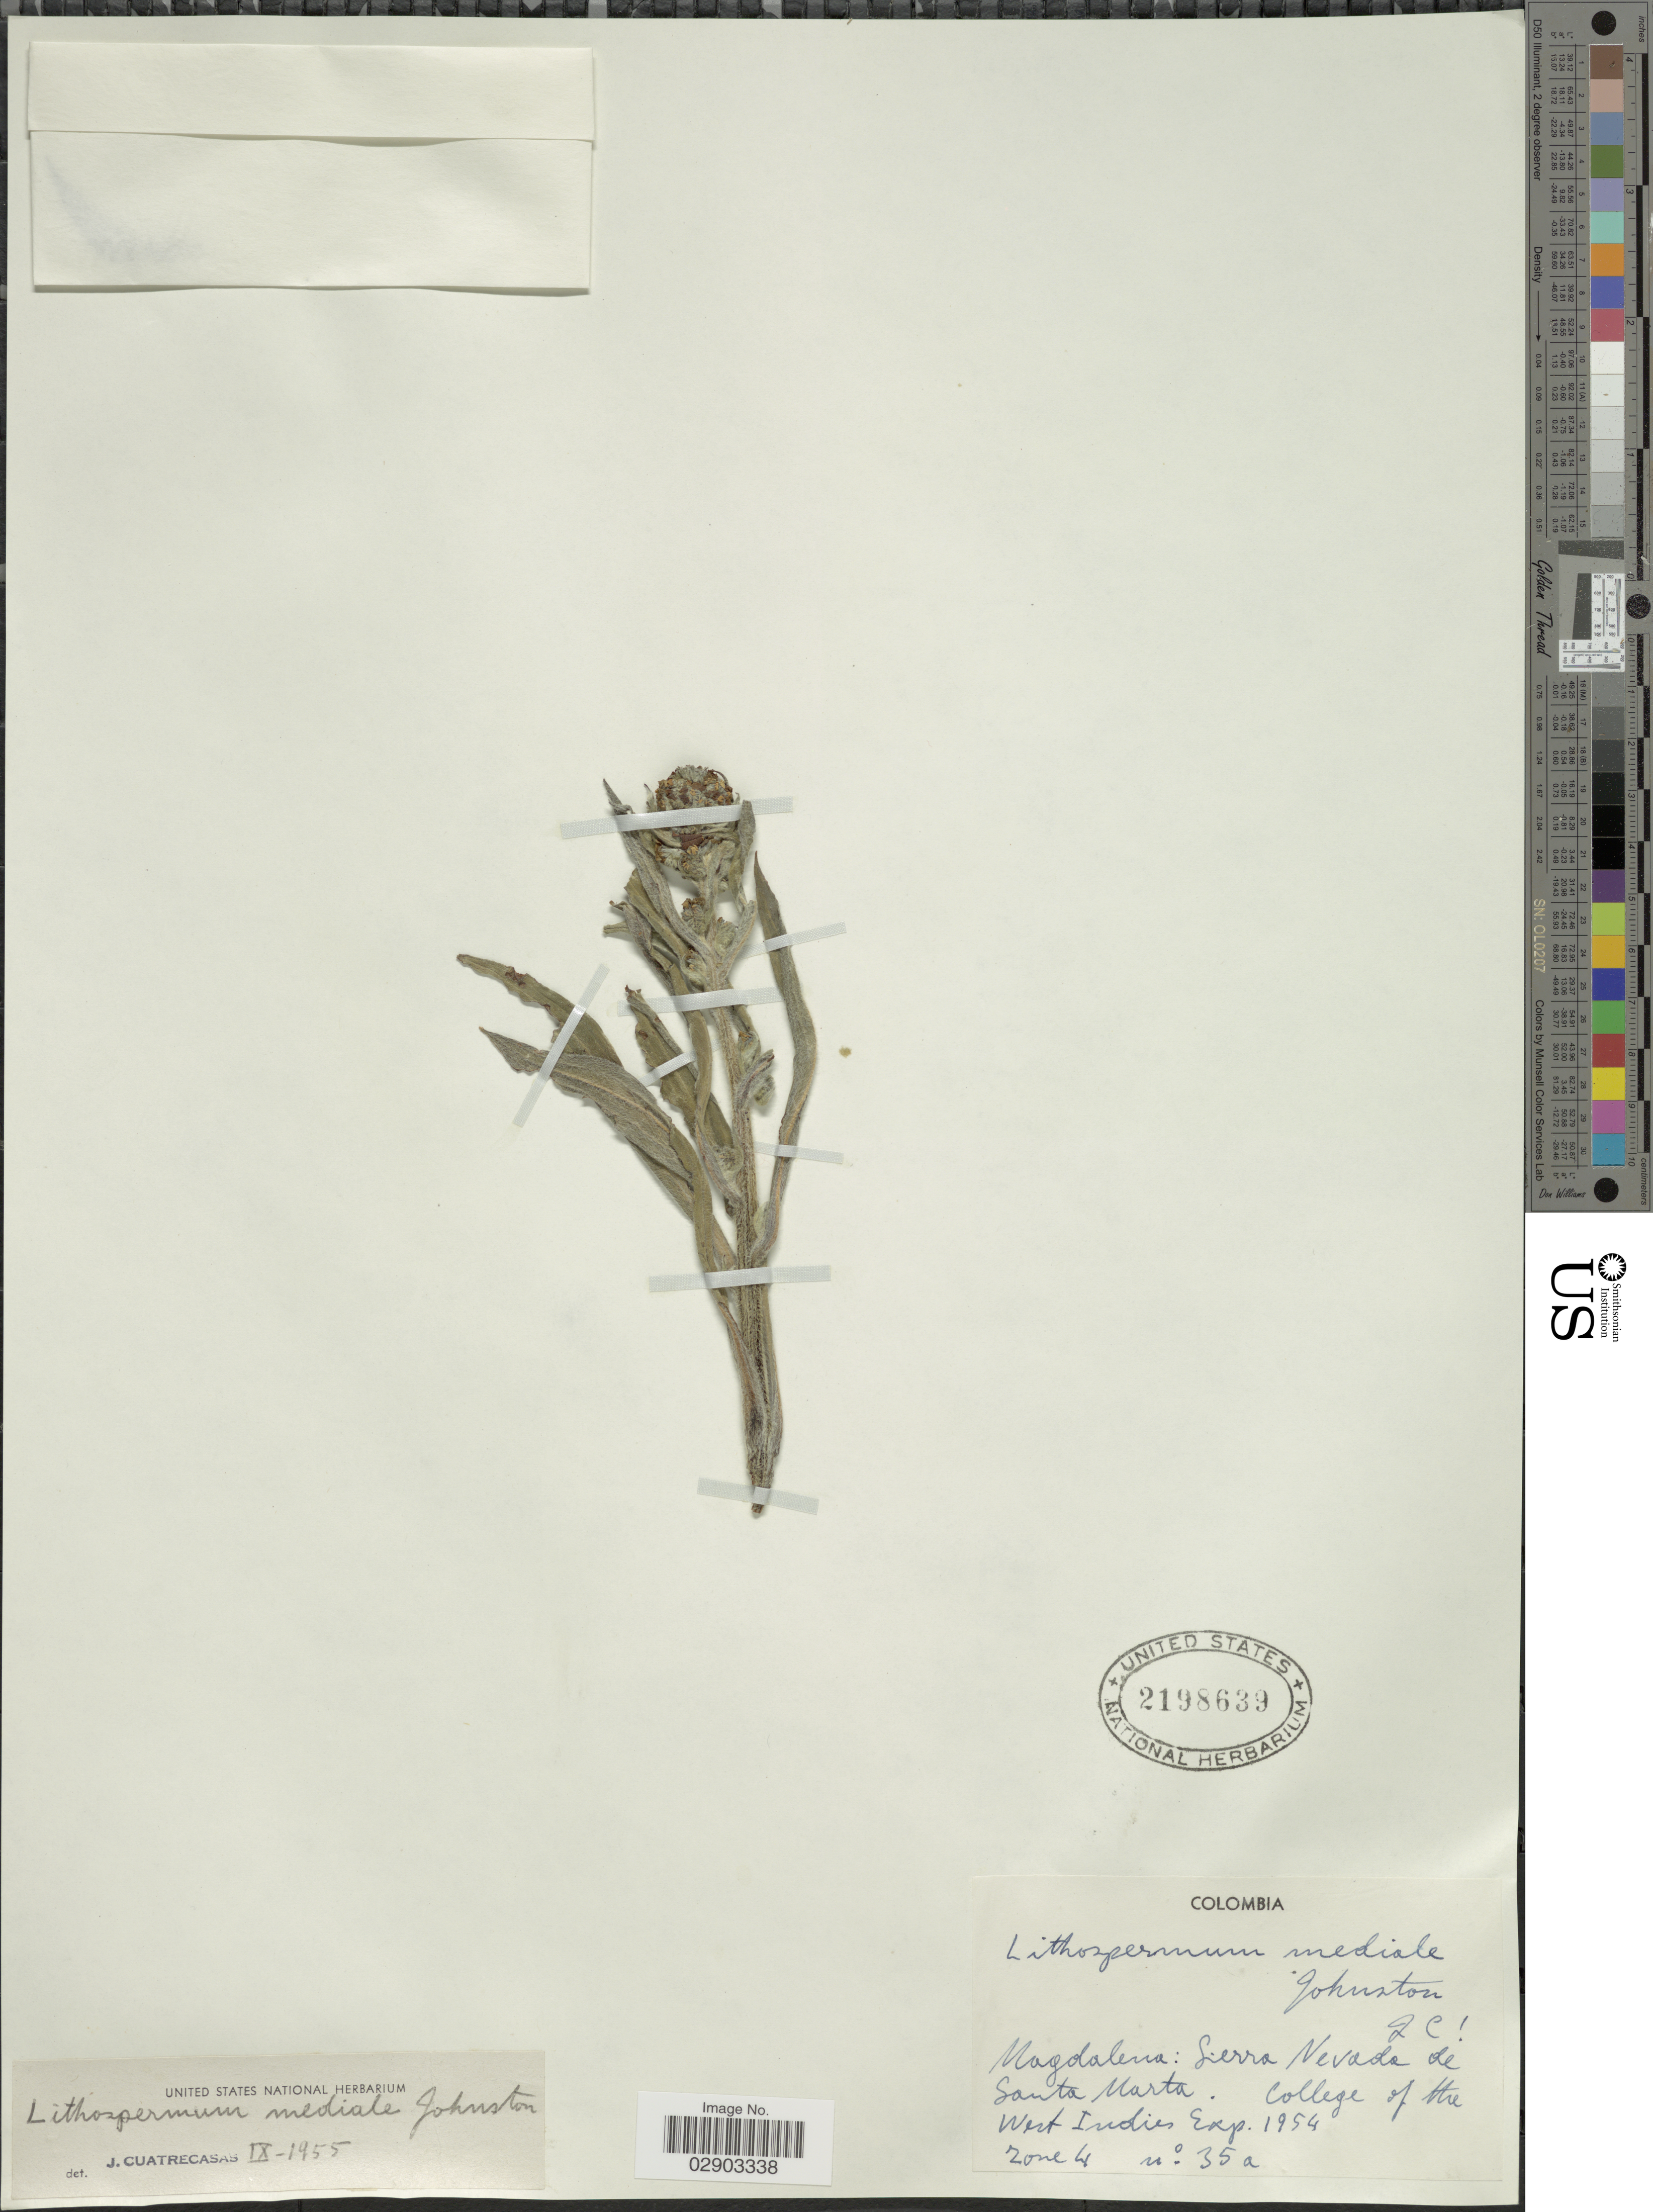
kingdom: Plantae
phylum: Tracheophyta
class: Magnoliopsida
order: Boraginales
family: Boraginaceae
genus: Lithospermum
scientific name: Lithospermum mediale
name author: I.M. Johnst.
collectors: College of the West Indies Expedition 1954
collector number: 35a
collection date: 1954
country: Colombia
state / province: Magdalena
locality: Sierra Nevada de Santa Marta. Zone 4.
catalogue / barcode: US 2198639